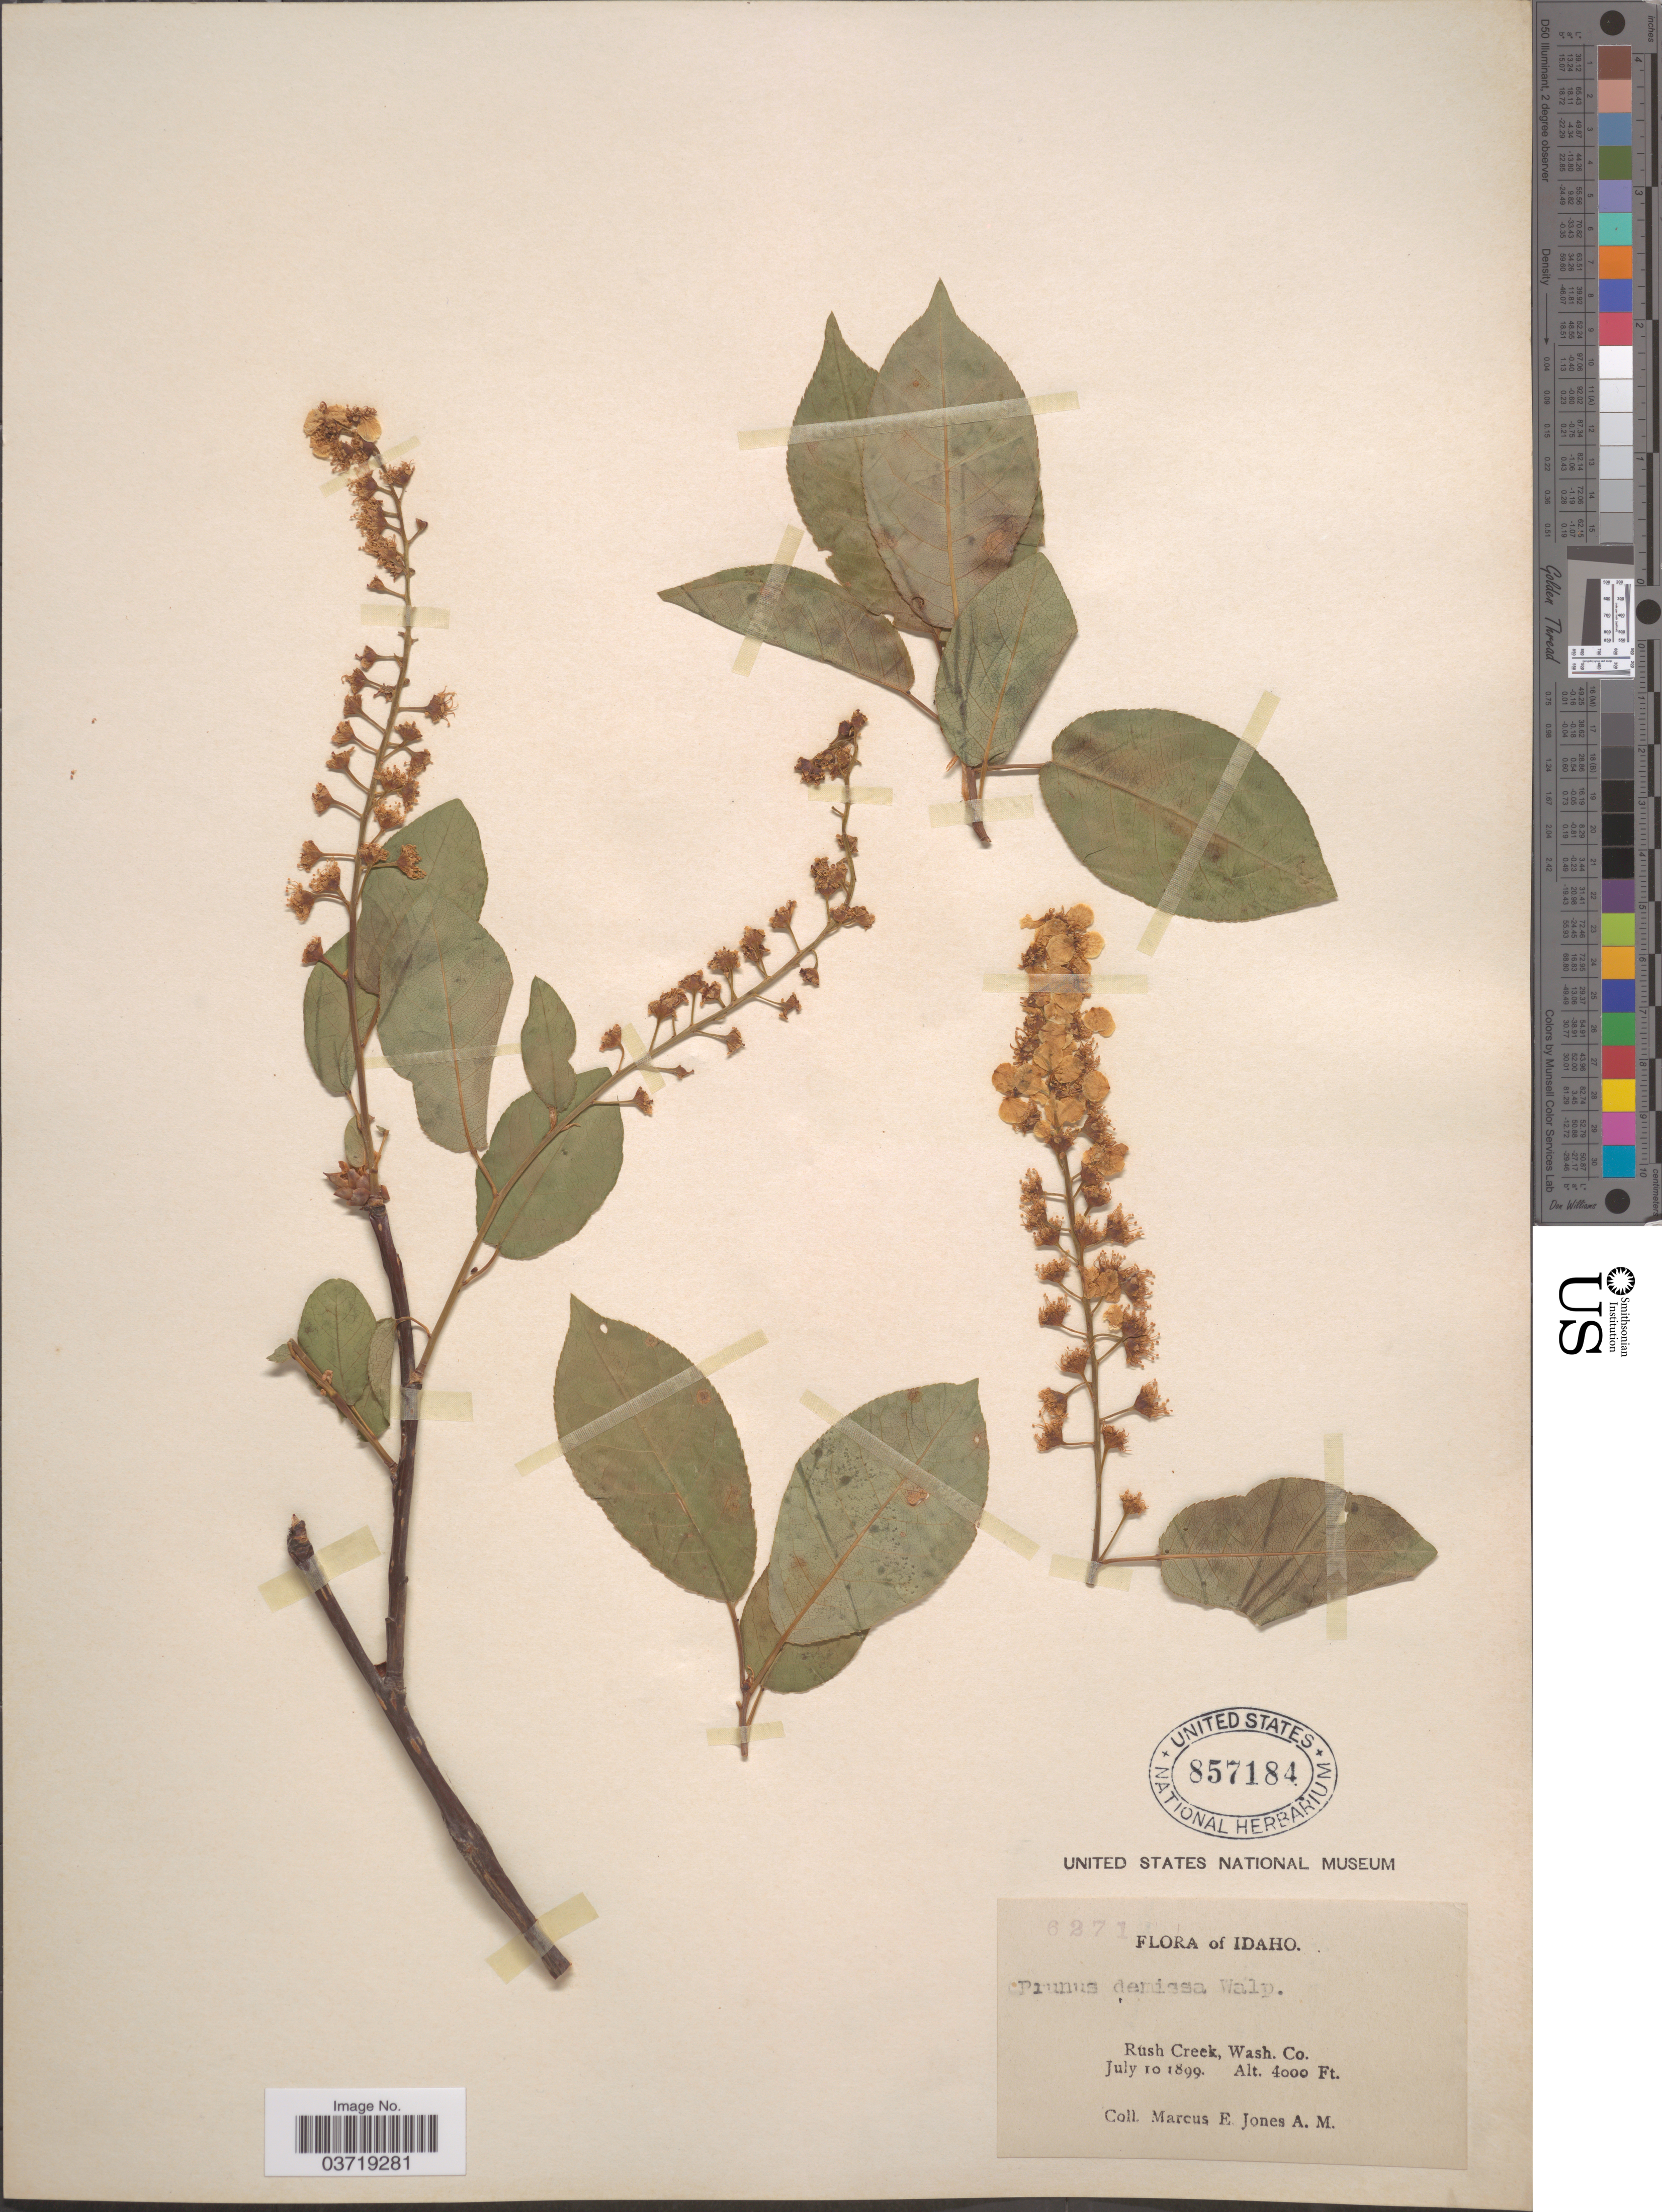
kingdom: Plantae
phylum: Tracheophyta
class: Magnoliopsida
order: Rosales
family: Rosaceae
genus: Prunus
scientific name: Prunus virginiana var. demissa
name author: (Nutt.) Torr.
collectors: M. E. Jones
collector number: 6271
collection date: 1899-07-10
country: United States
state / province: Idaho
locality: Rush Creek, Wash. Co.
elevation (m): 1219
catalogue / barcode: US 857184